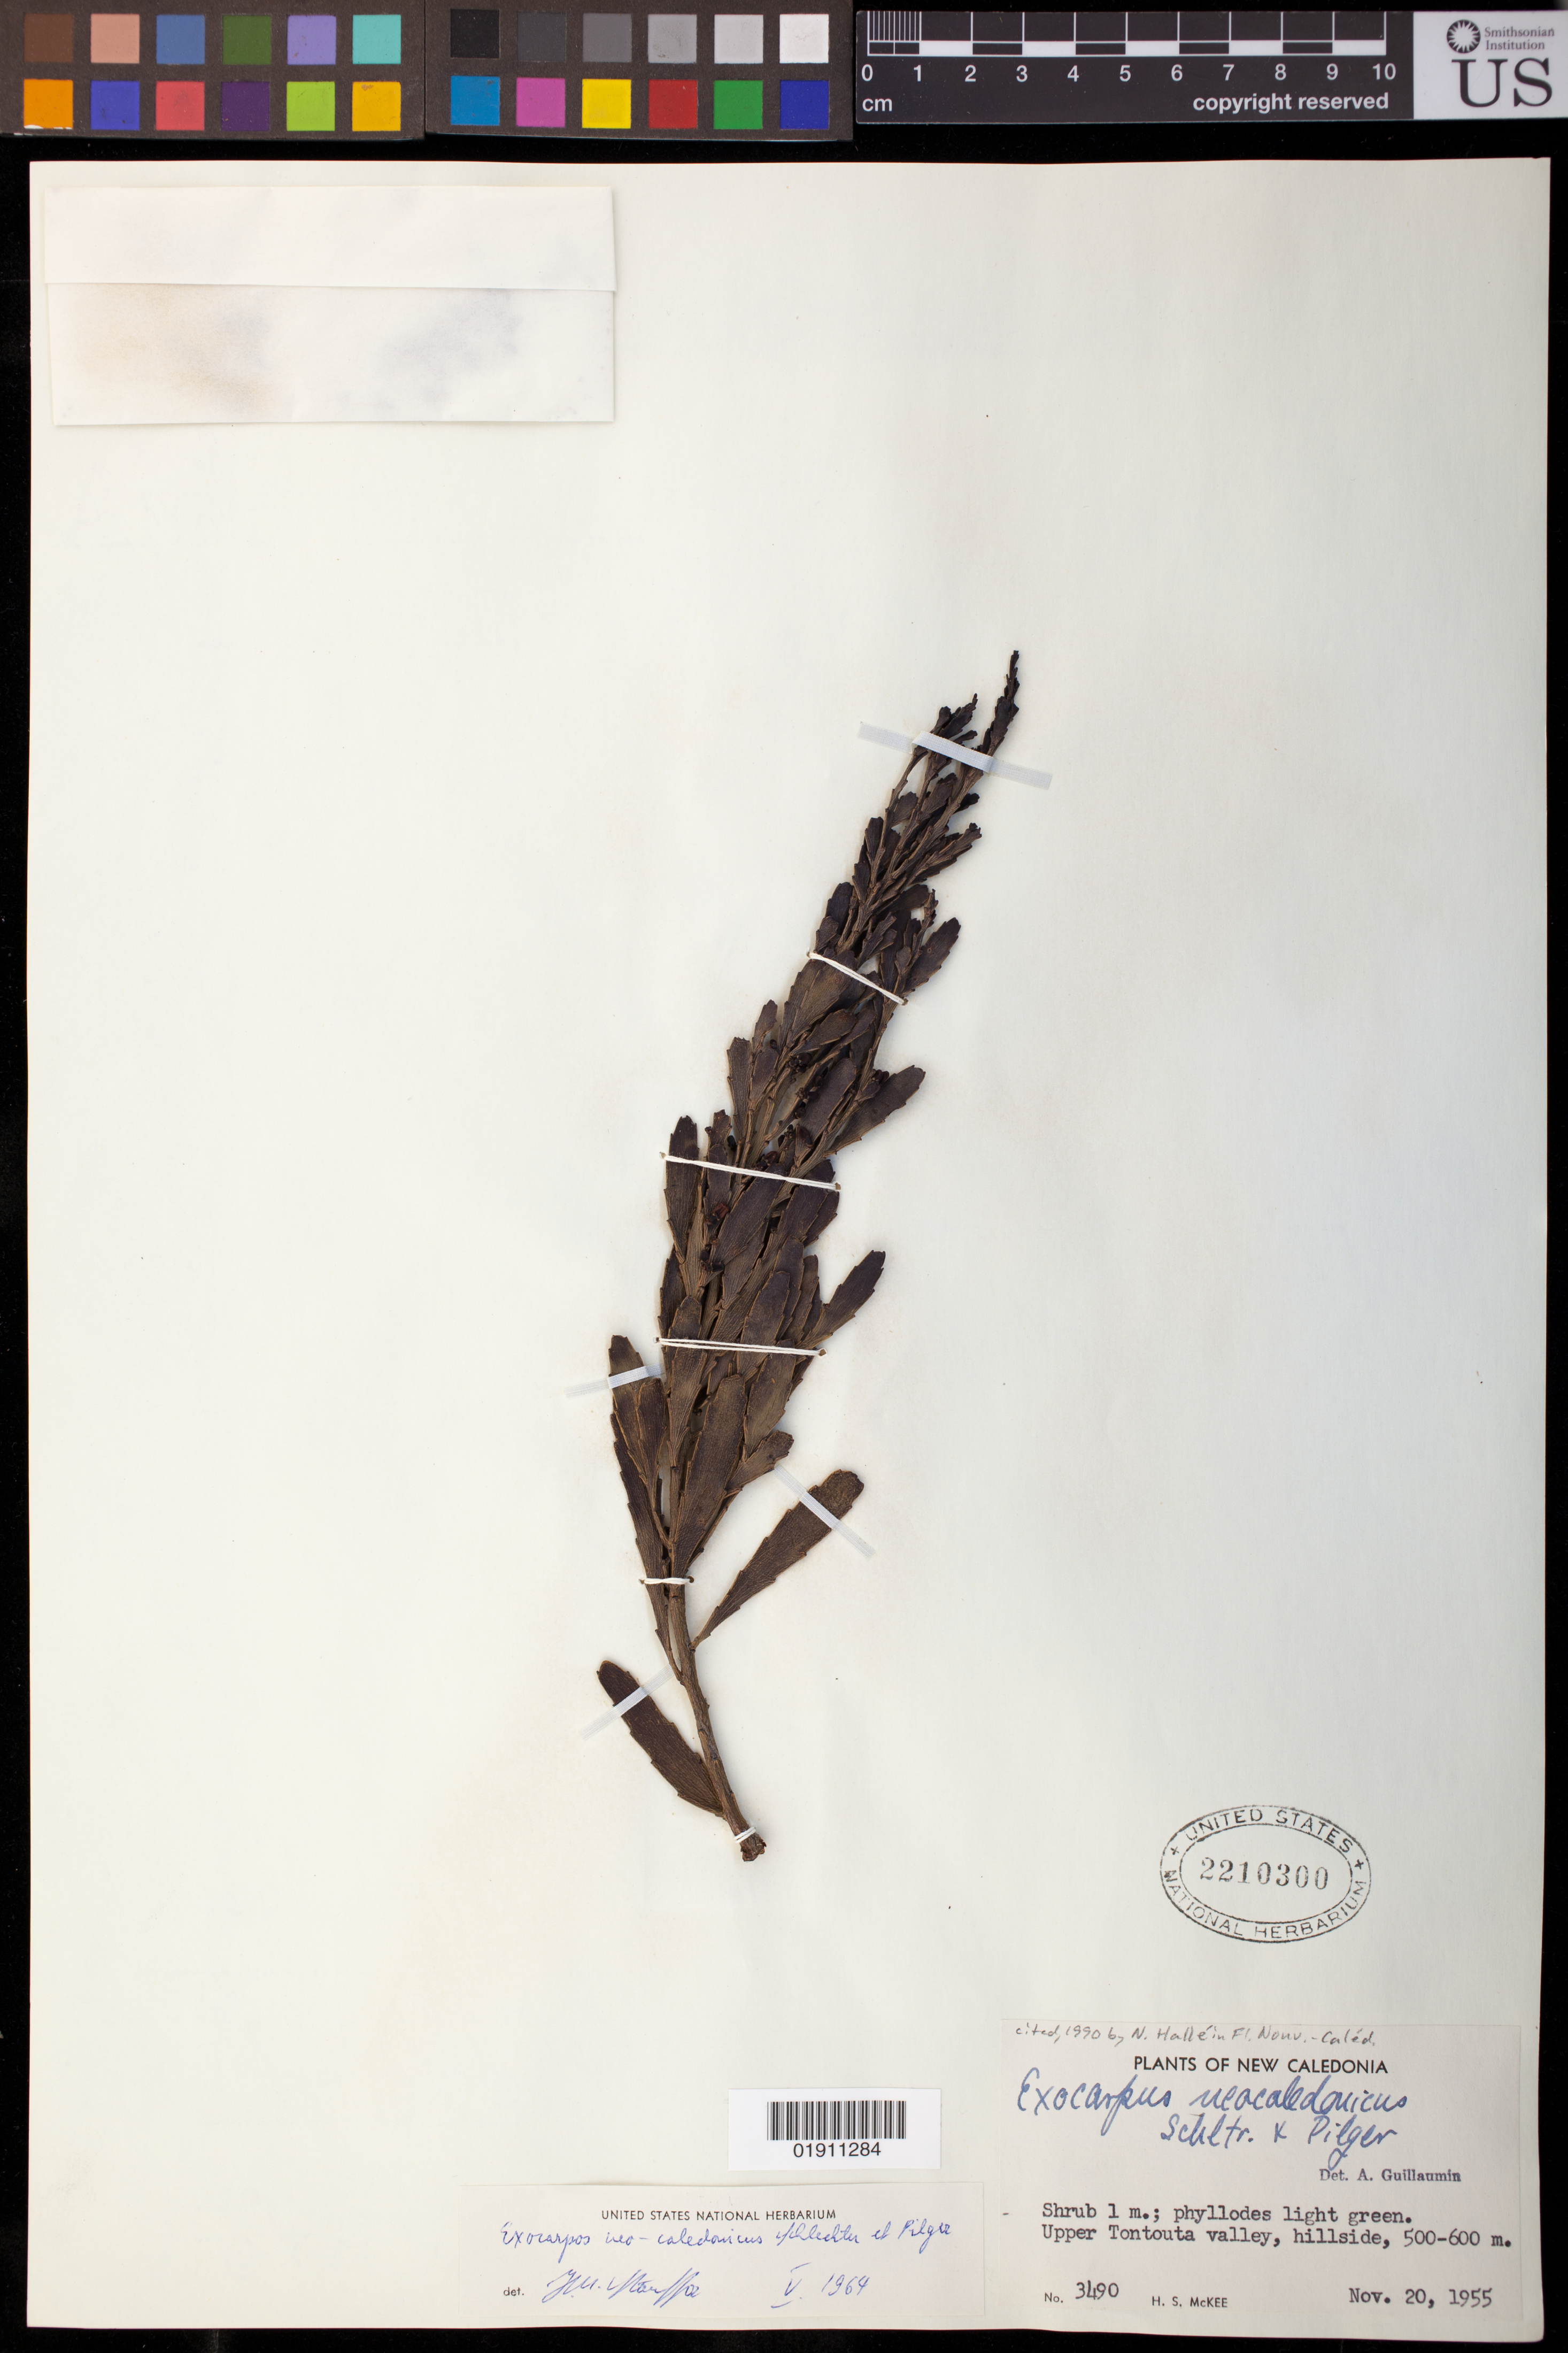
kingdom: Plantae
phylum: Tracheophyta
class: Magnoliopsida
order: Santalales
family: Santalaceae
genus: Exocarpos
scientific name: Exocarpos neocaledonicus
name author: Schltr. & Pilg.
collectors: H. S. McKee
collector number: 3490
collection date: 1955-11-20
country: New Caledonia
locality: Upper Tontouta valley, hillside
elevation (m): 500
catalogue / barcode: US 2210300